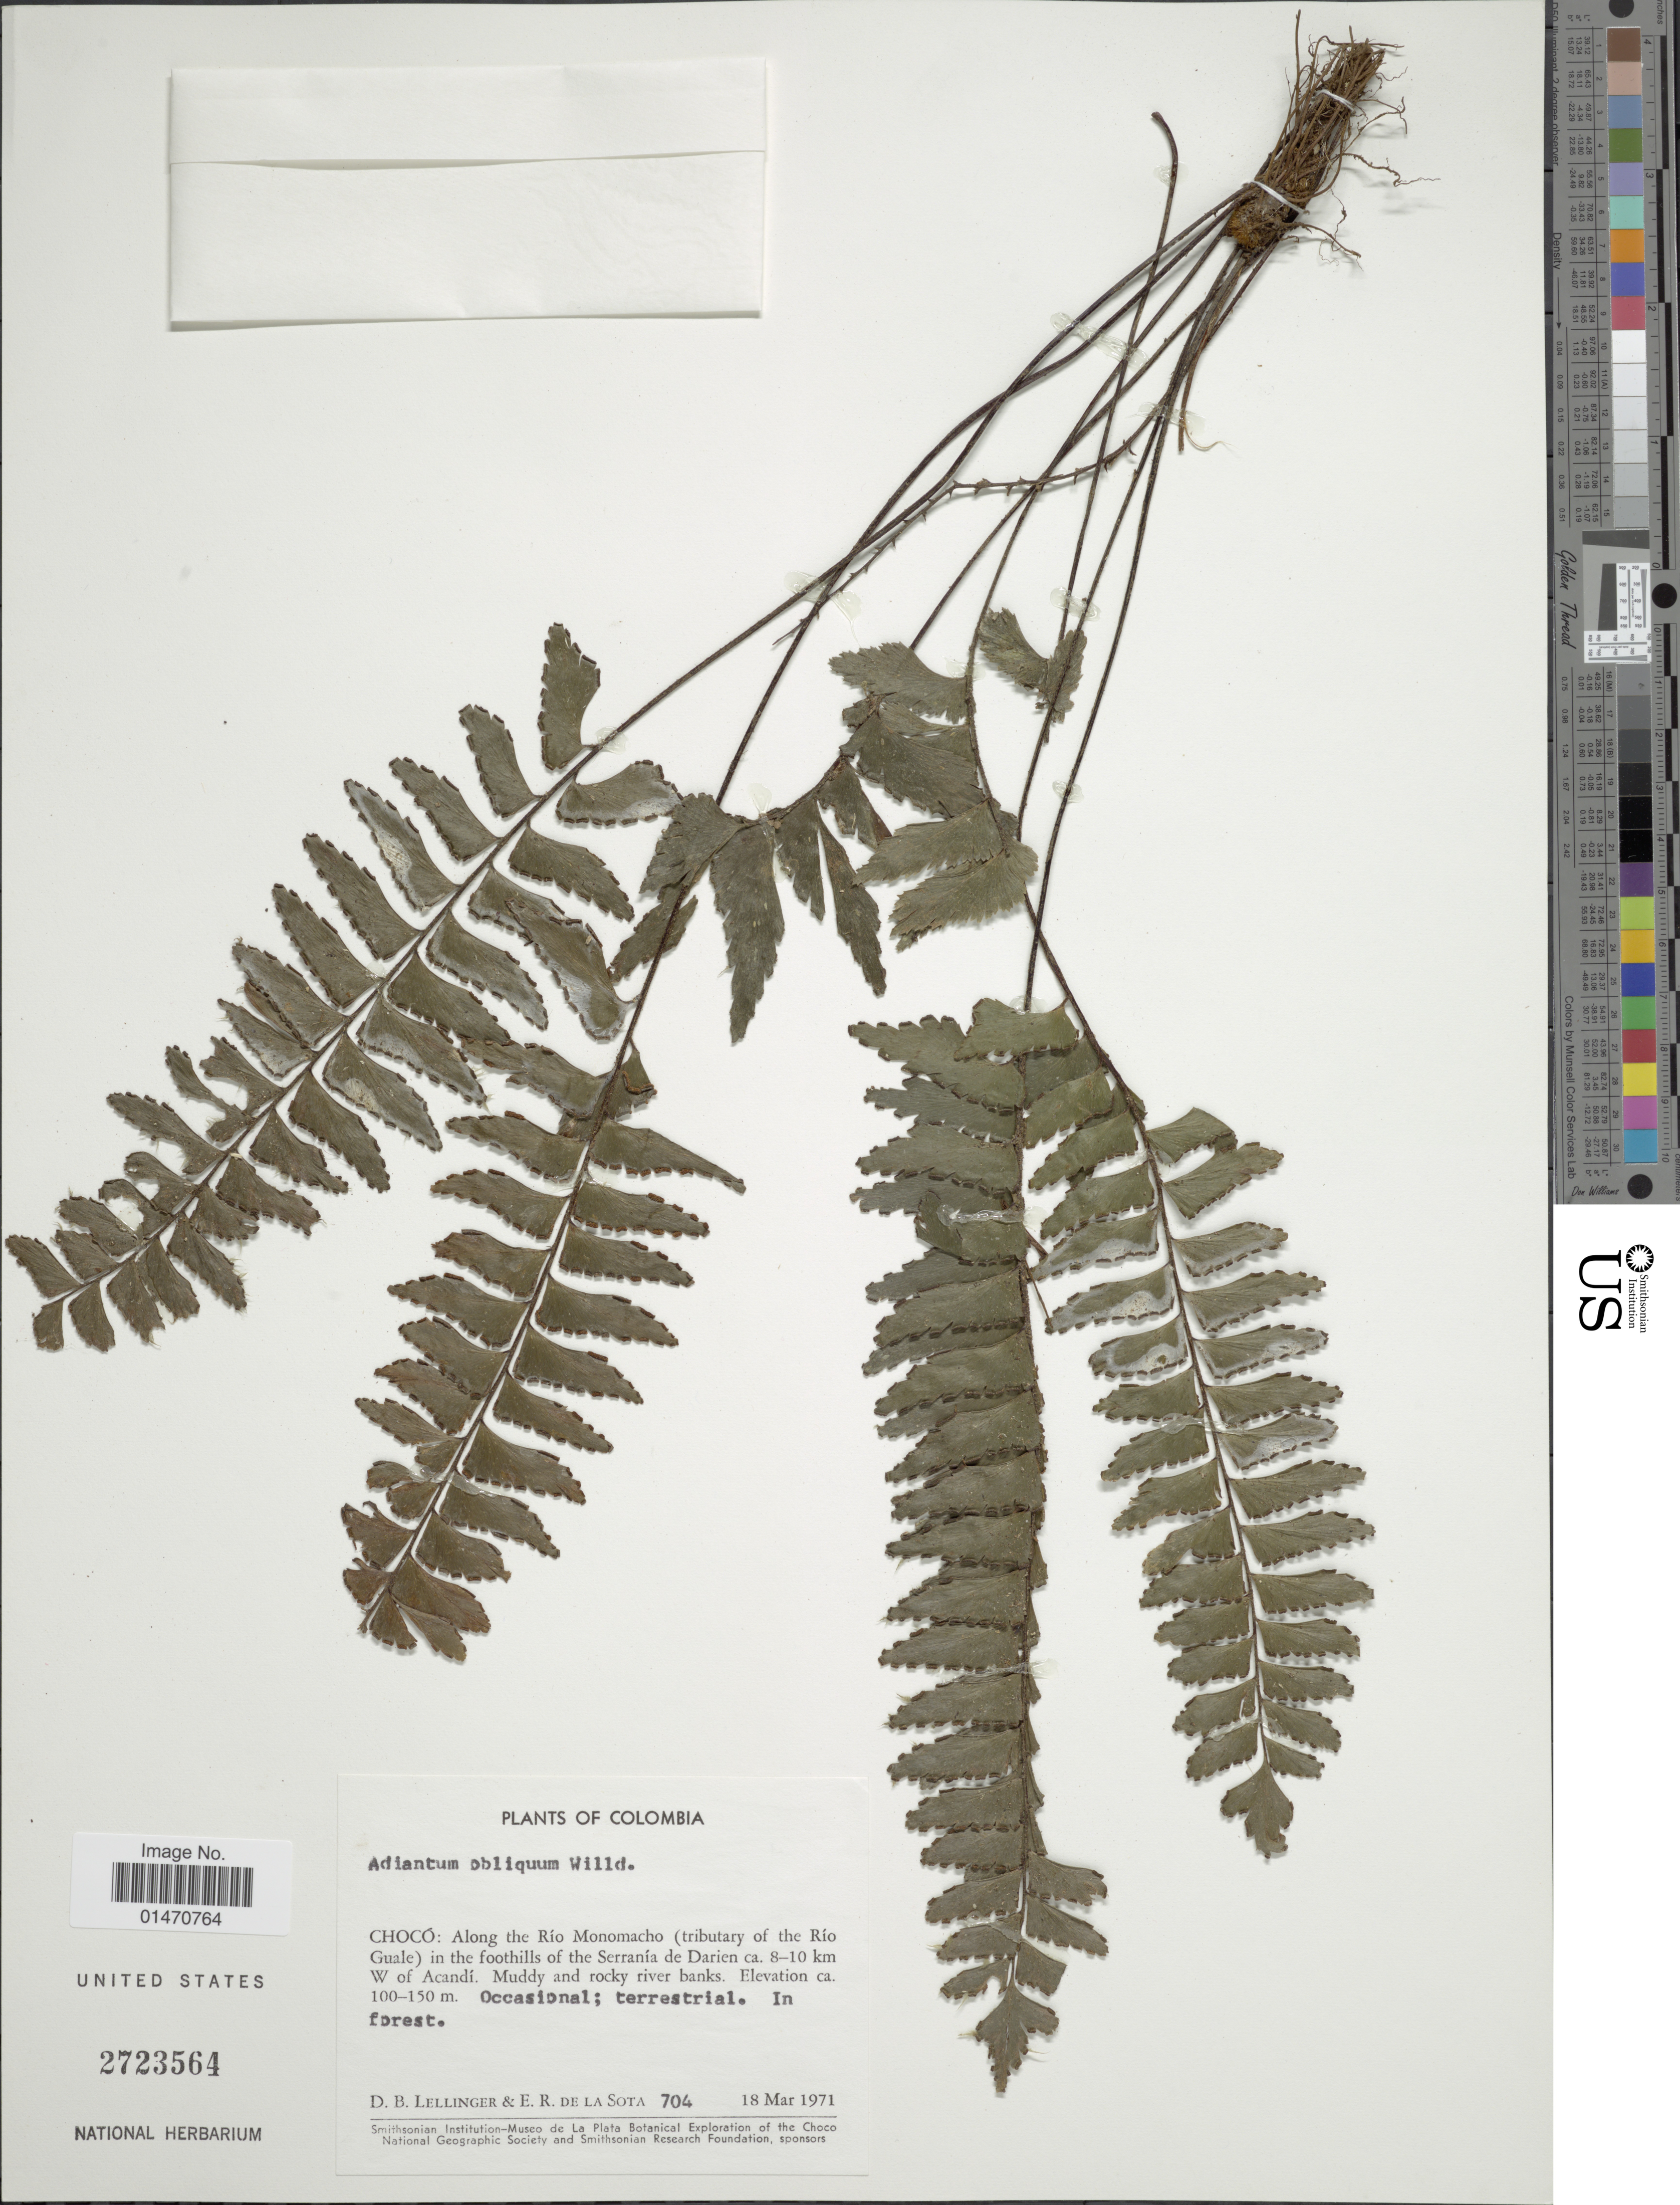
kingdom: Plantae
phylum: Tracheophyta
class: Polypodiopsida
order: Polypodiales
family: Pteridaceae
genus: Adiantum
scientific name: Adiantum obliquum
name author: Willd.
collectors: D. B. Lellinger & E. R. de la Sota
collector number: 704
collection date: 1971-03-18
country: Colombia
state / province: Chocó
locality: Along the Rio Monomacho (tributary of the Rio Guale) in the foothills of the Serrania de Darien ca. 8-10 km W of Acandi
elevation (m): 100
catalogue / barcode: US 2723564